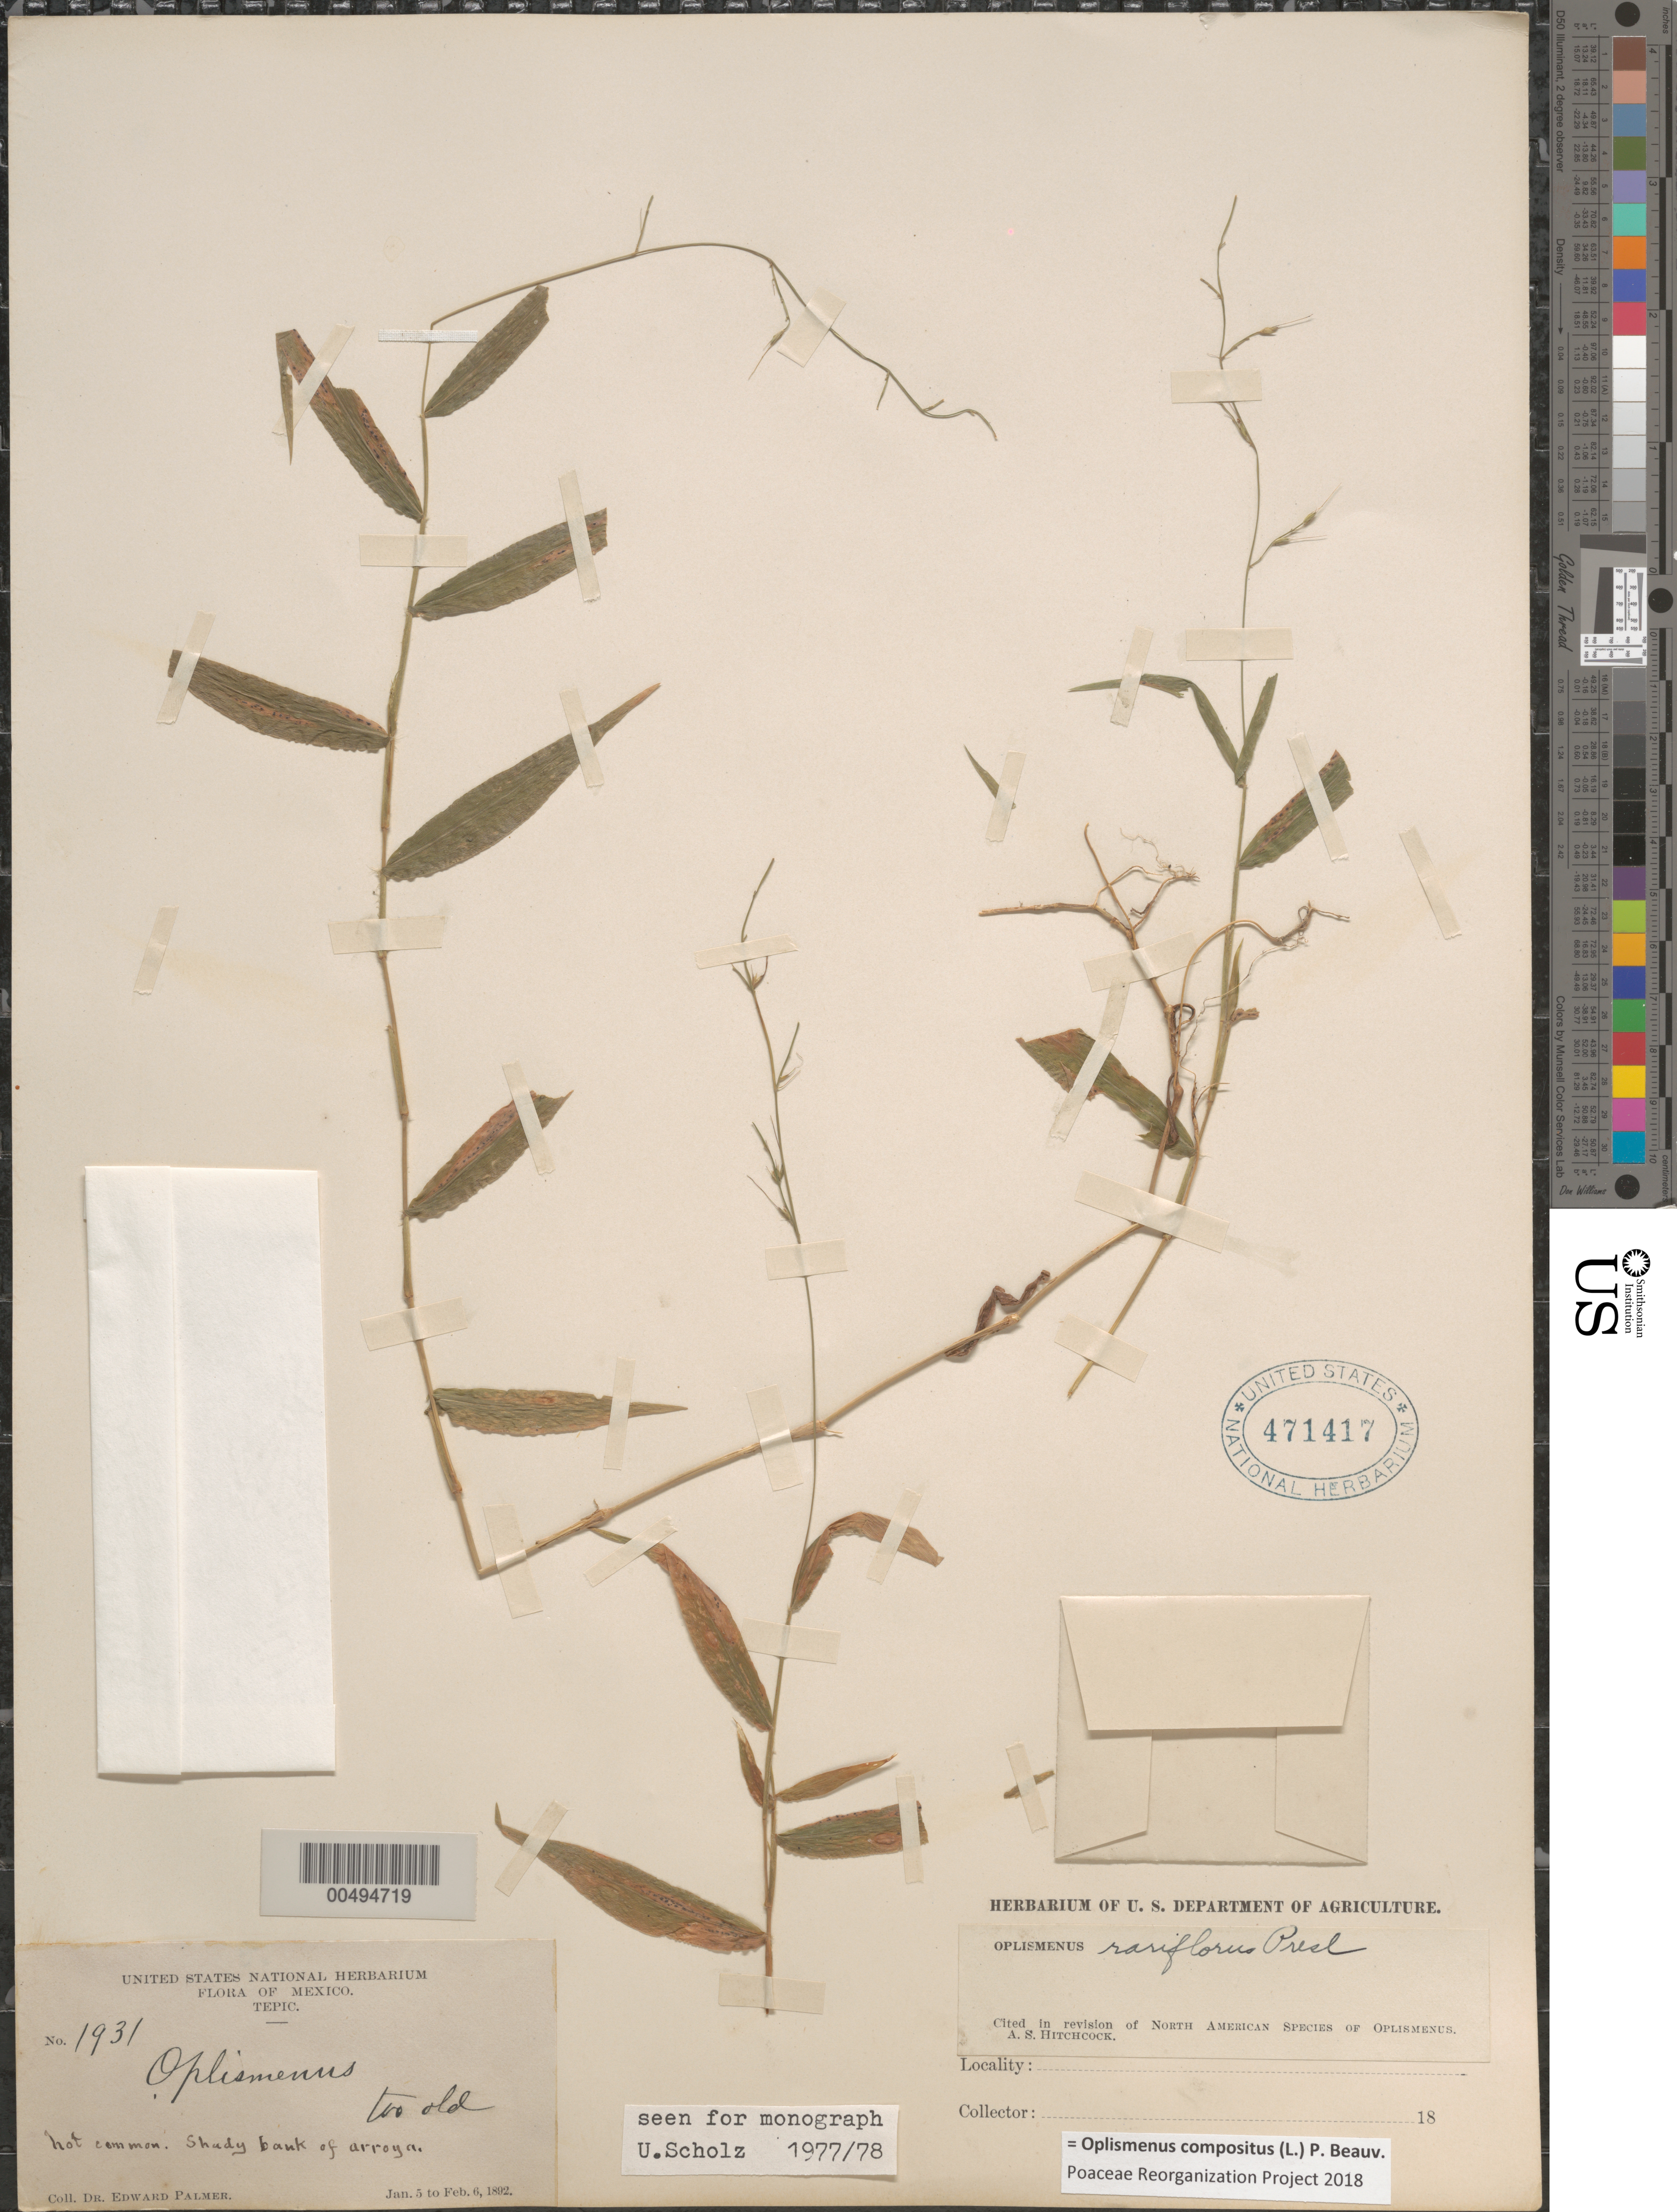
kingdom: Plantae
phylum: Tracheophyta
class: Liliopsida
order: Poales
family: Poaceae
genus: Oplismenus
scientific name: Oplismenus compositus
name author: (L.) P. Beauv.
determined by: Poaceae Reorganization Project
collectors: E. Palmer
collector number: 1931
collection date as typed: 5 Jan 1892 to 6 Feb 1892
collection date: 1892-01-05/1892-02-06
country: Mexico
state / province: Nayarit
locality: Tepic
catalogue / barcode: US 471417